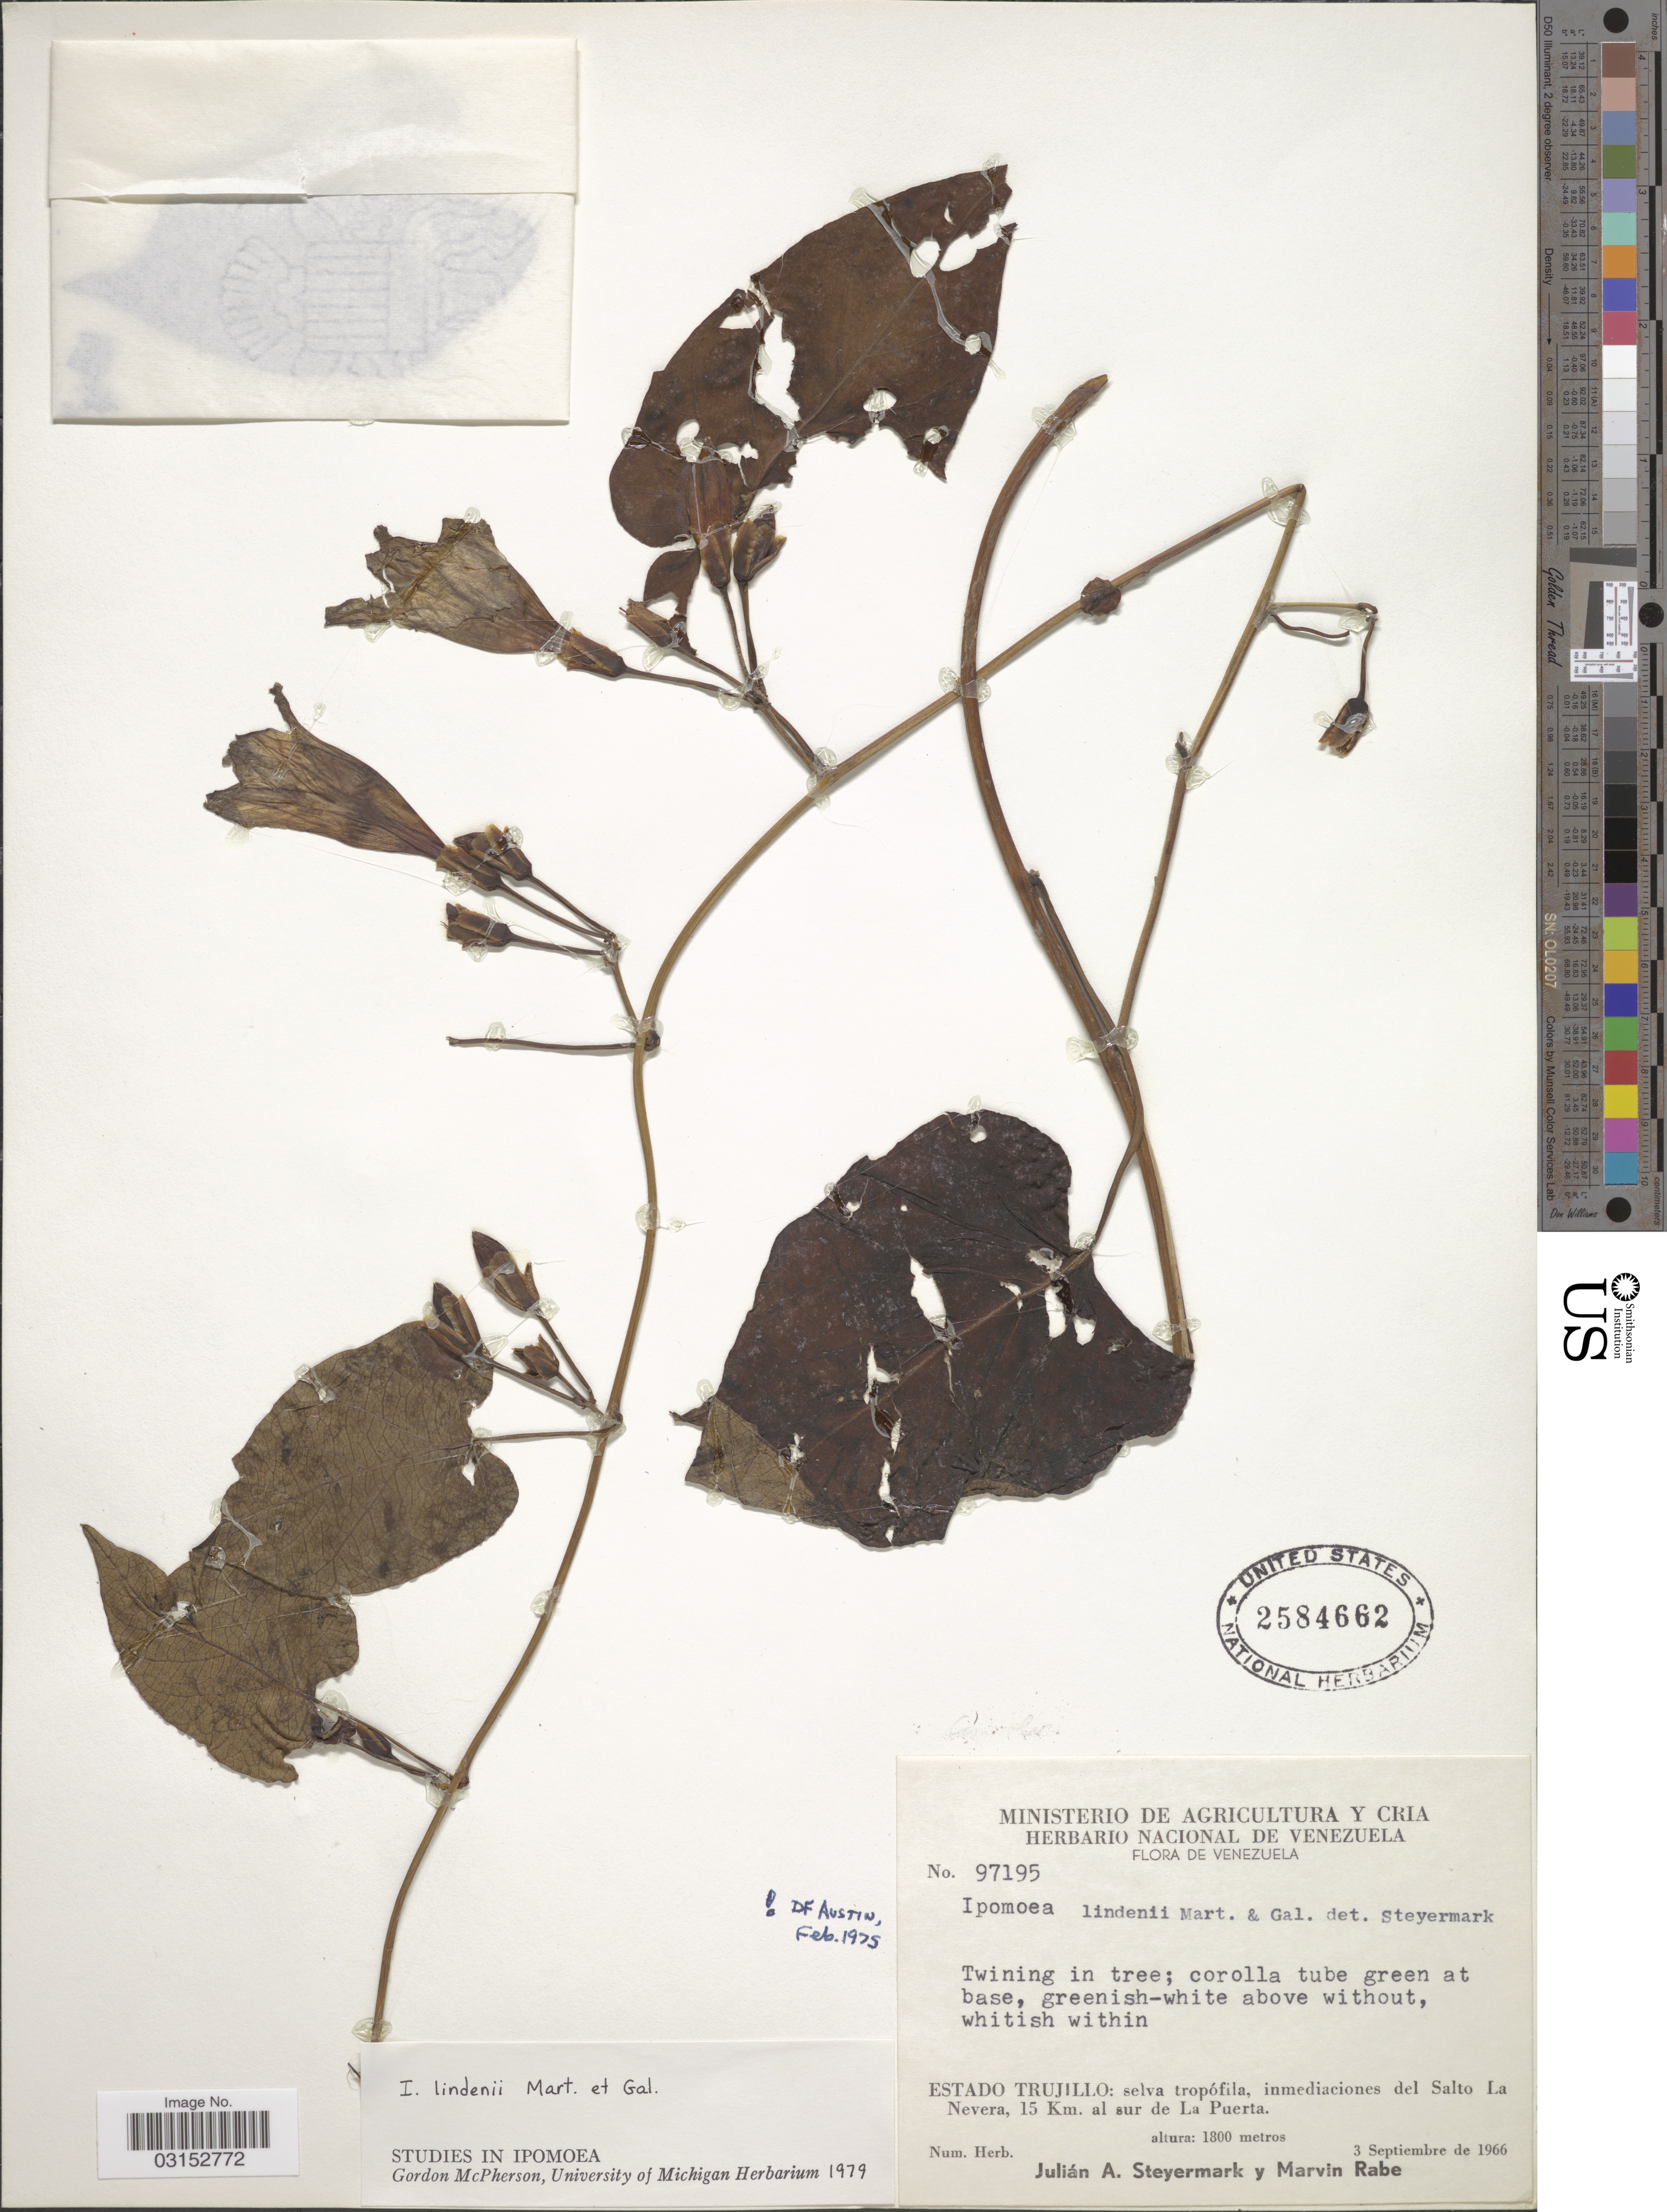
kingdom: Plantae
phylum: Tracheophyta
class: Magnoliopsida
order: Solanales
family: Convolvulaceae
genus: Ipomoea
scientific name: Ipomoea lindenii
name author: Galeotti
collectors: J. Steyermark & M. Rabe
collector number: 97195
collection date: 1966-09-03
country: Venezuela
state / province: Trujillo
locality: Selva tropófila, inmediaciones del Salto La Nevera, 15 Km. al sur de La Puerta.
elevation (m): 1800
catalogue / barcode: US 2584662